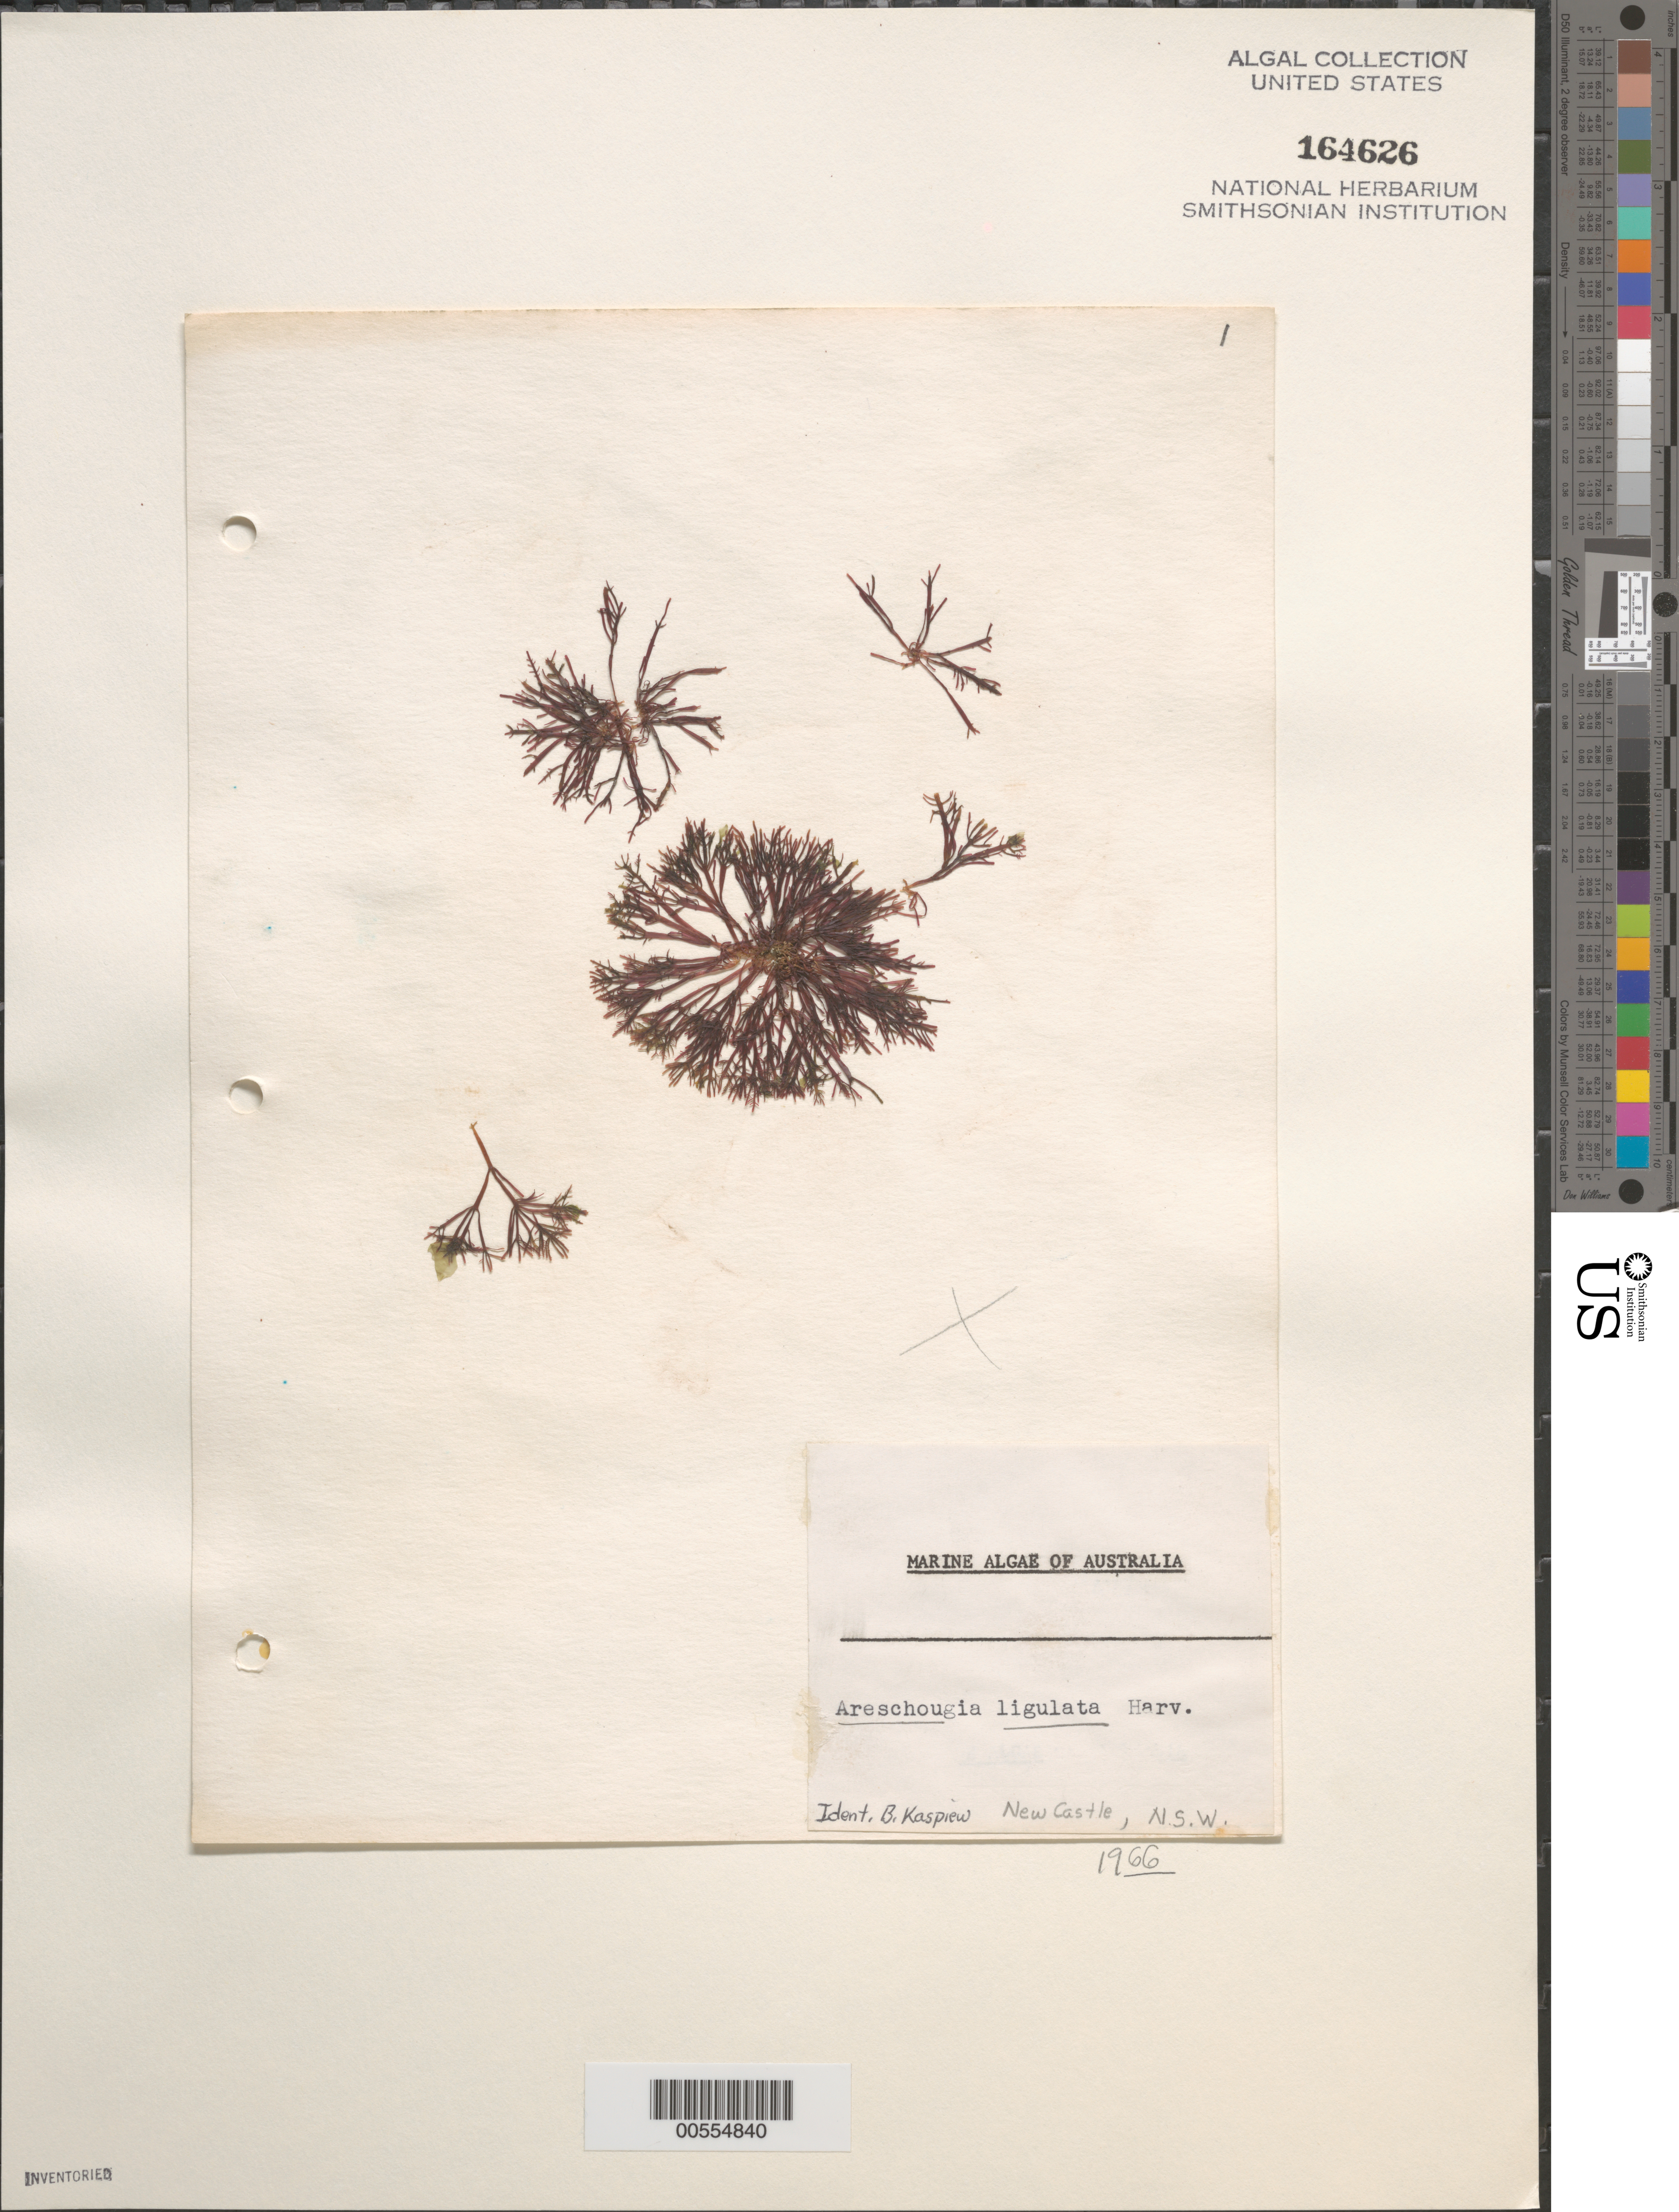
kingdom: Plantae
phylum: Rhodophyta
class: Florideophyceae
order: Gigartinales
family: Areschougiaceae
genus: Areschougia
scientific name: Areschougia conferta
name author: Harv.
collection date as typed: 1966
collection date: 1966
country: Australia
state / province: New South Wales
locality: New Castle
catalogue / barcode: US 164626